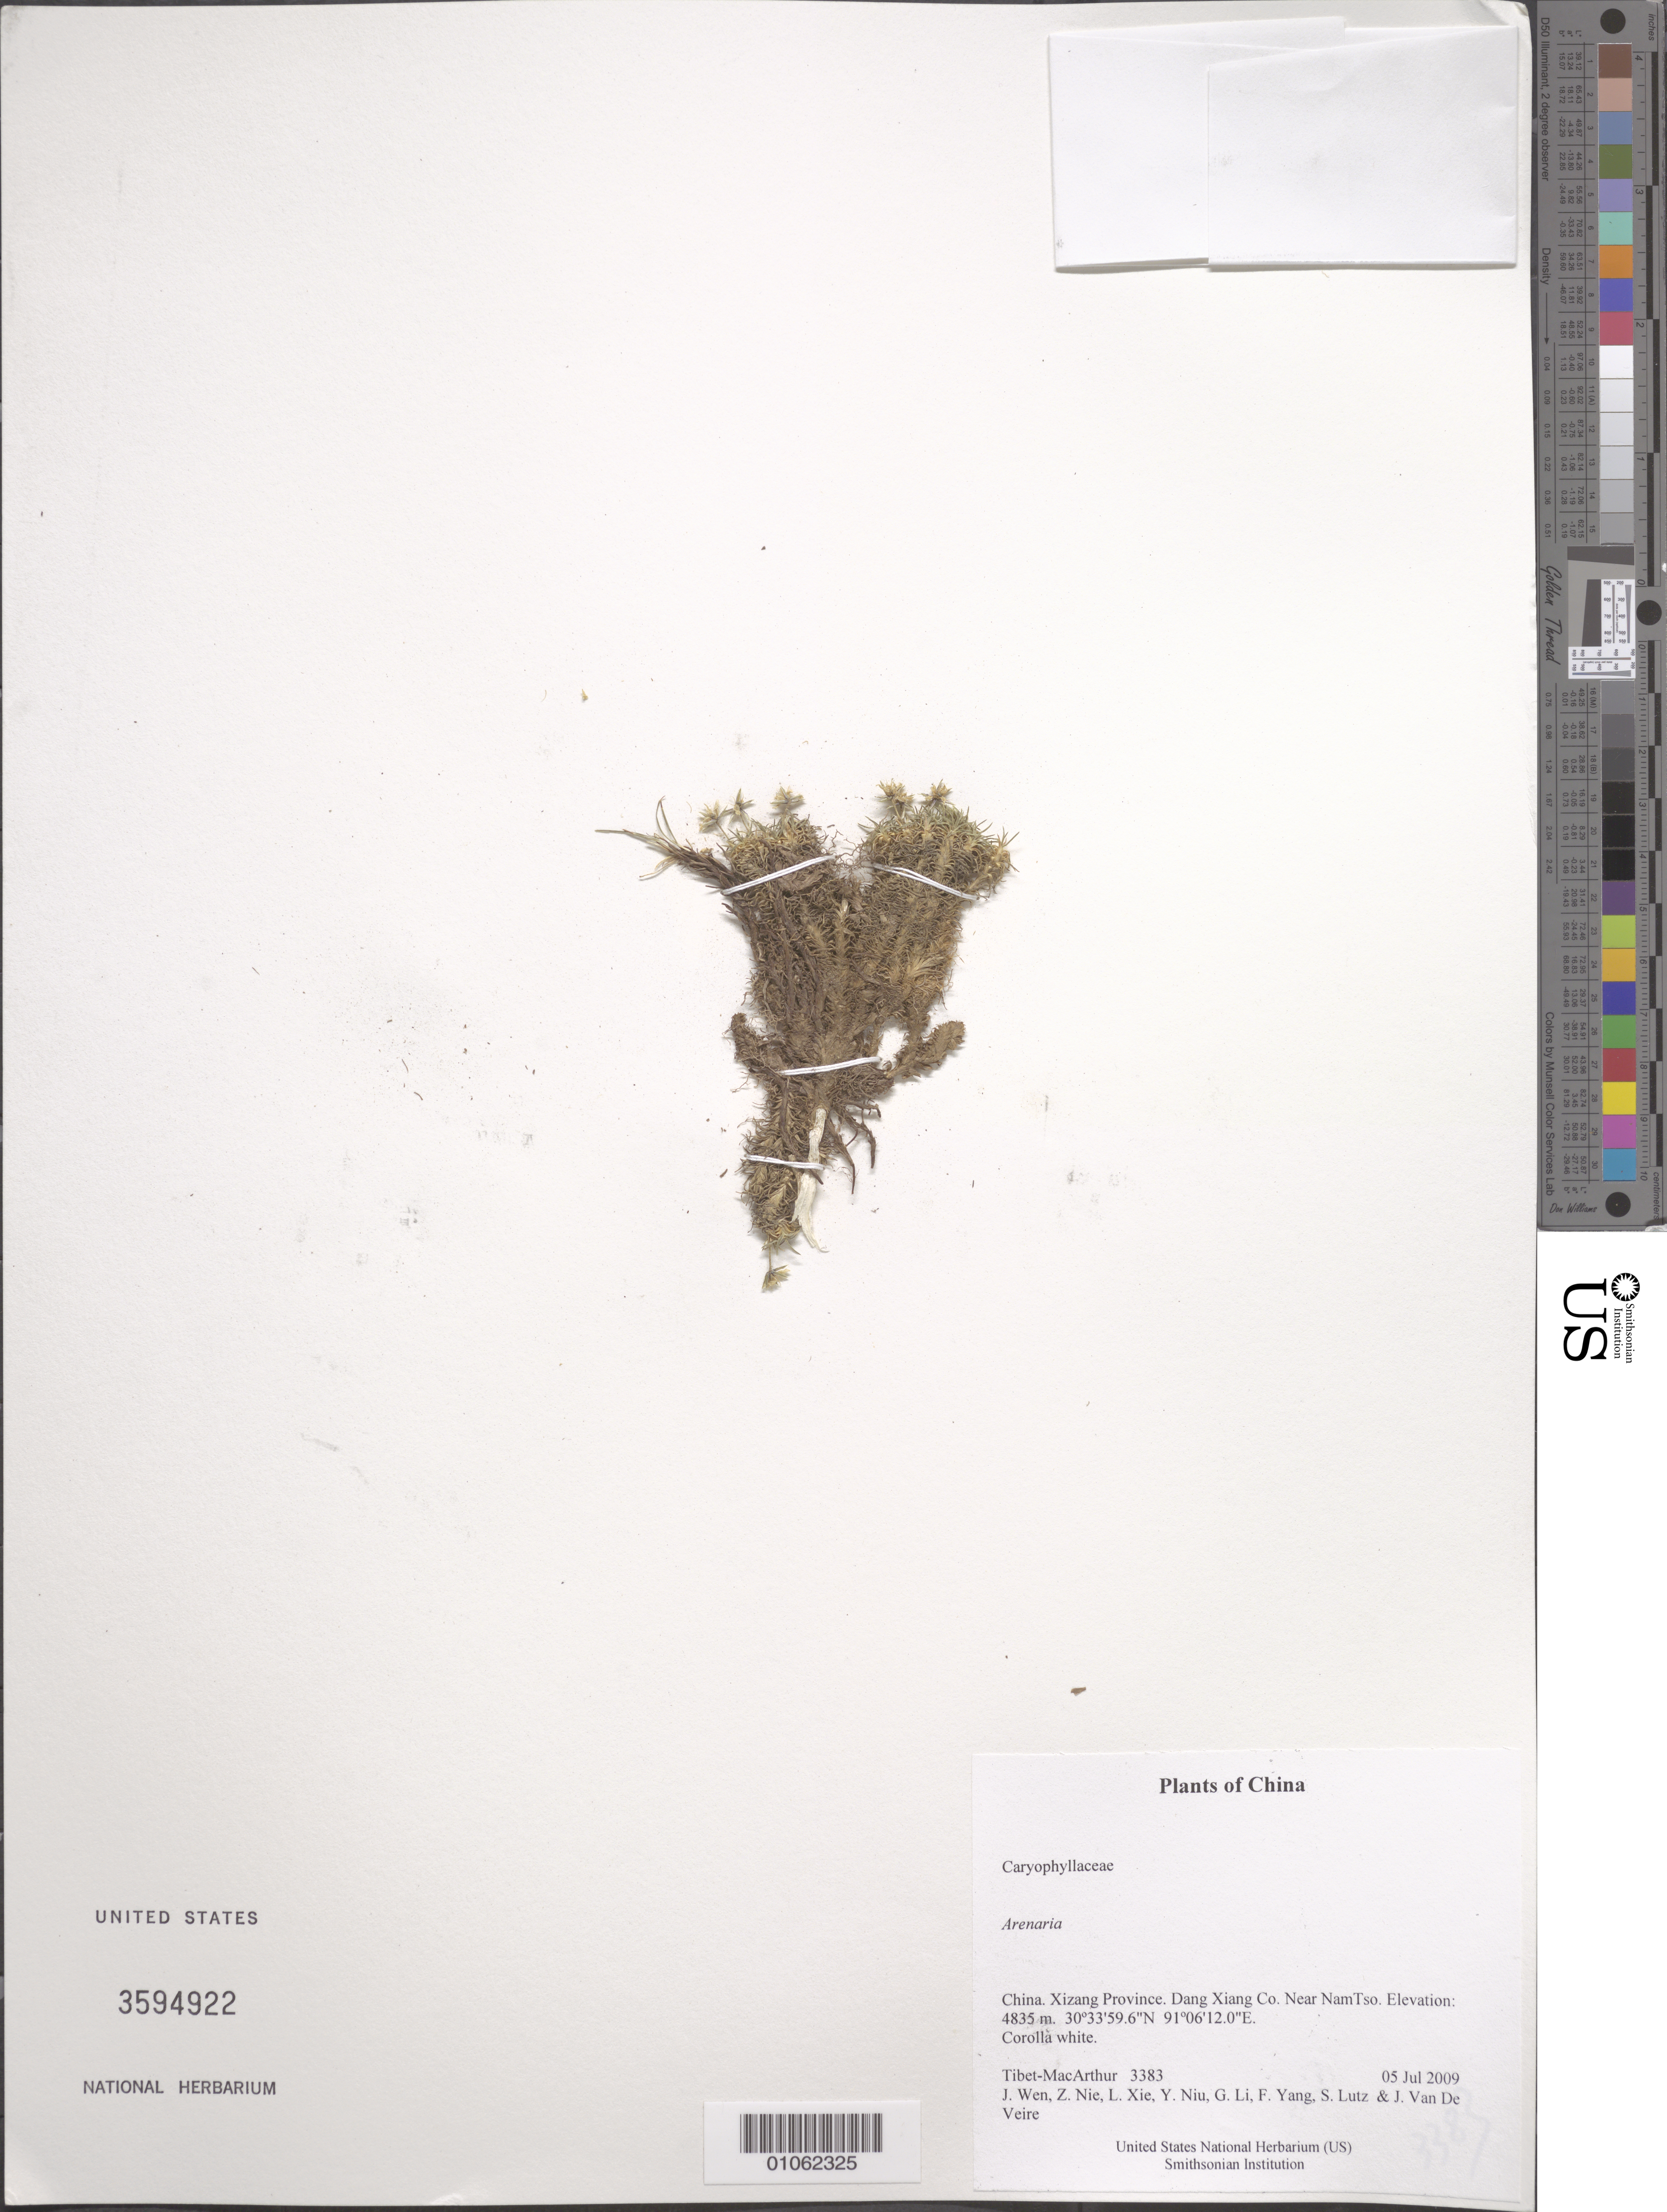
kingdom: Plantae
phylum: Tracheophyta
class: Magnoliopsida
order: Caryophyllales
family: Caryophyllaceae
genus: Arenaria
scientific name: Arenaria sp.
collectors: Tibet-MacArthur, J. Wen, Z. Nie, L. Xie, Y. Niu, G. Li, F. Yang, S. Lutz & J. Van De Veire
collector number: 3383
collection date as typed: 05 Jul 2009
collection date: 2009-07-05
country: China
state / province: Xizang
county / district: Dang Xiang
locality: Near NamTso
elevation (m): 4835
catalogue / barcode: US 3594922